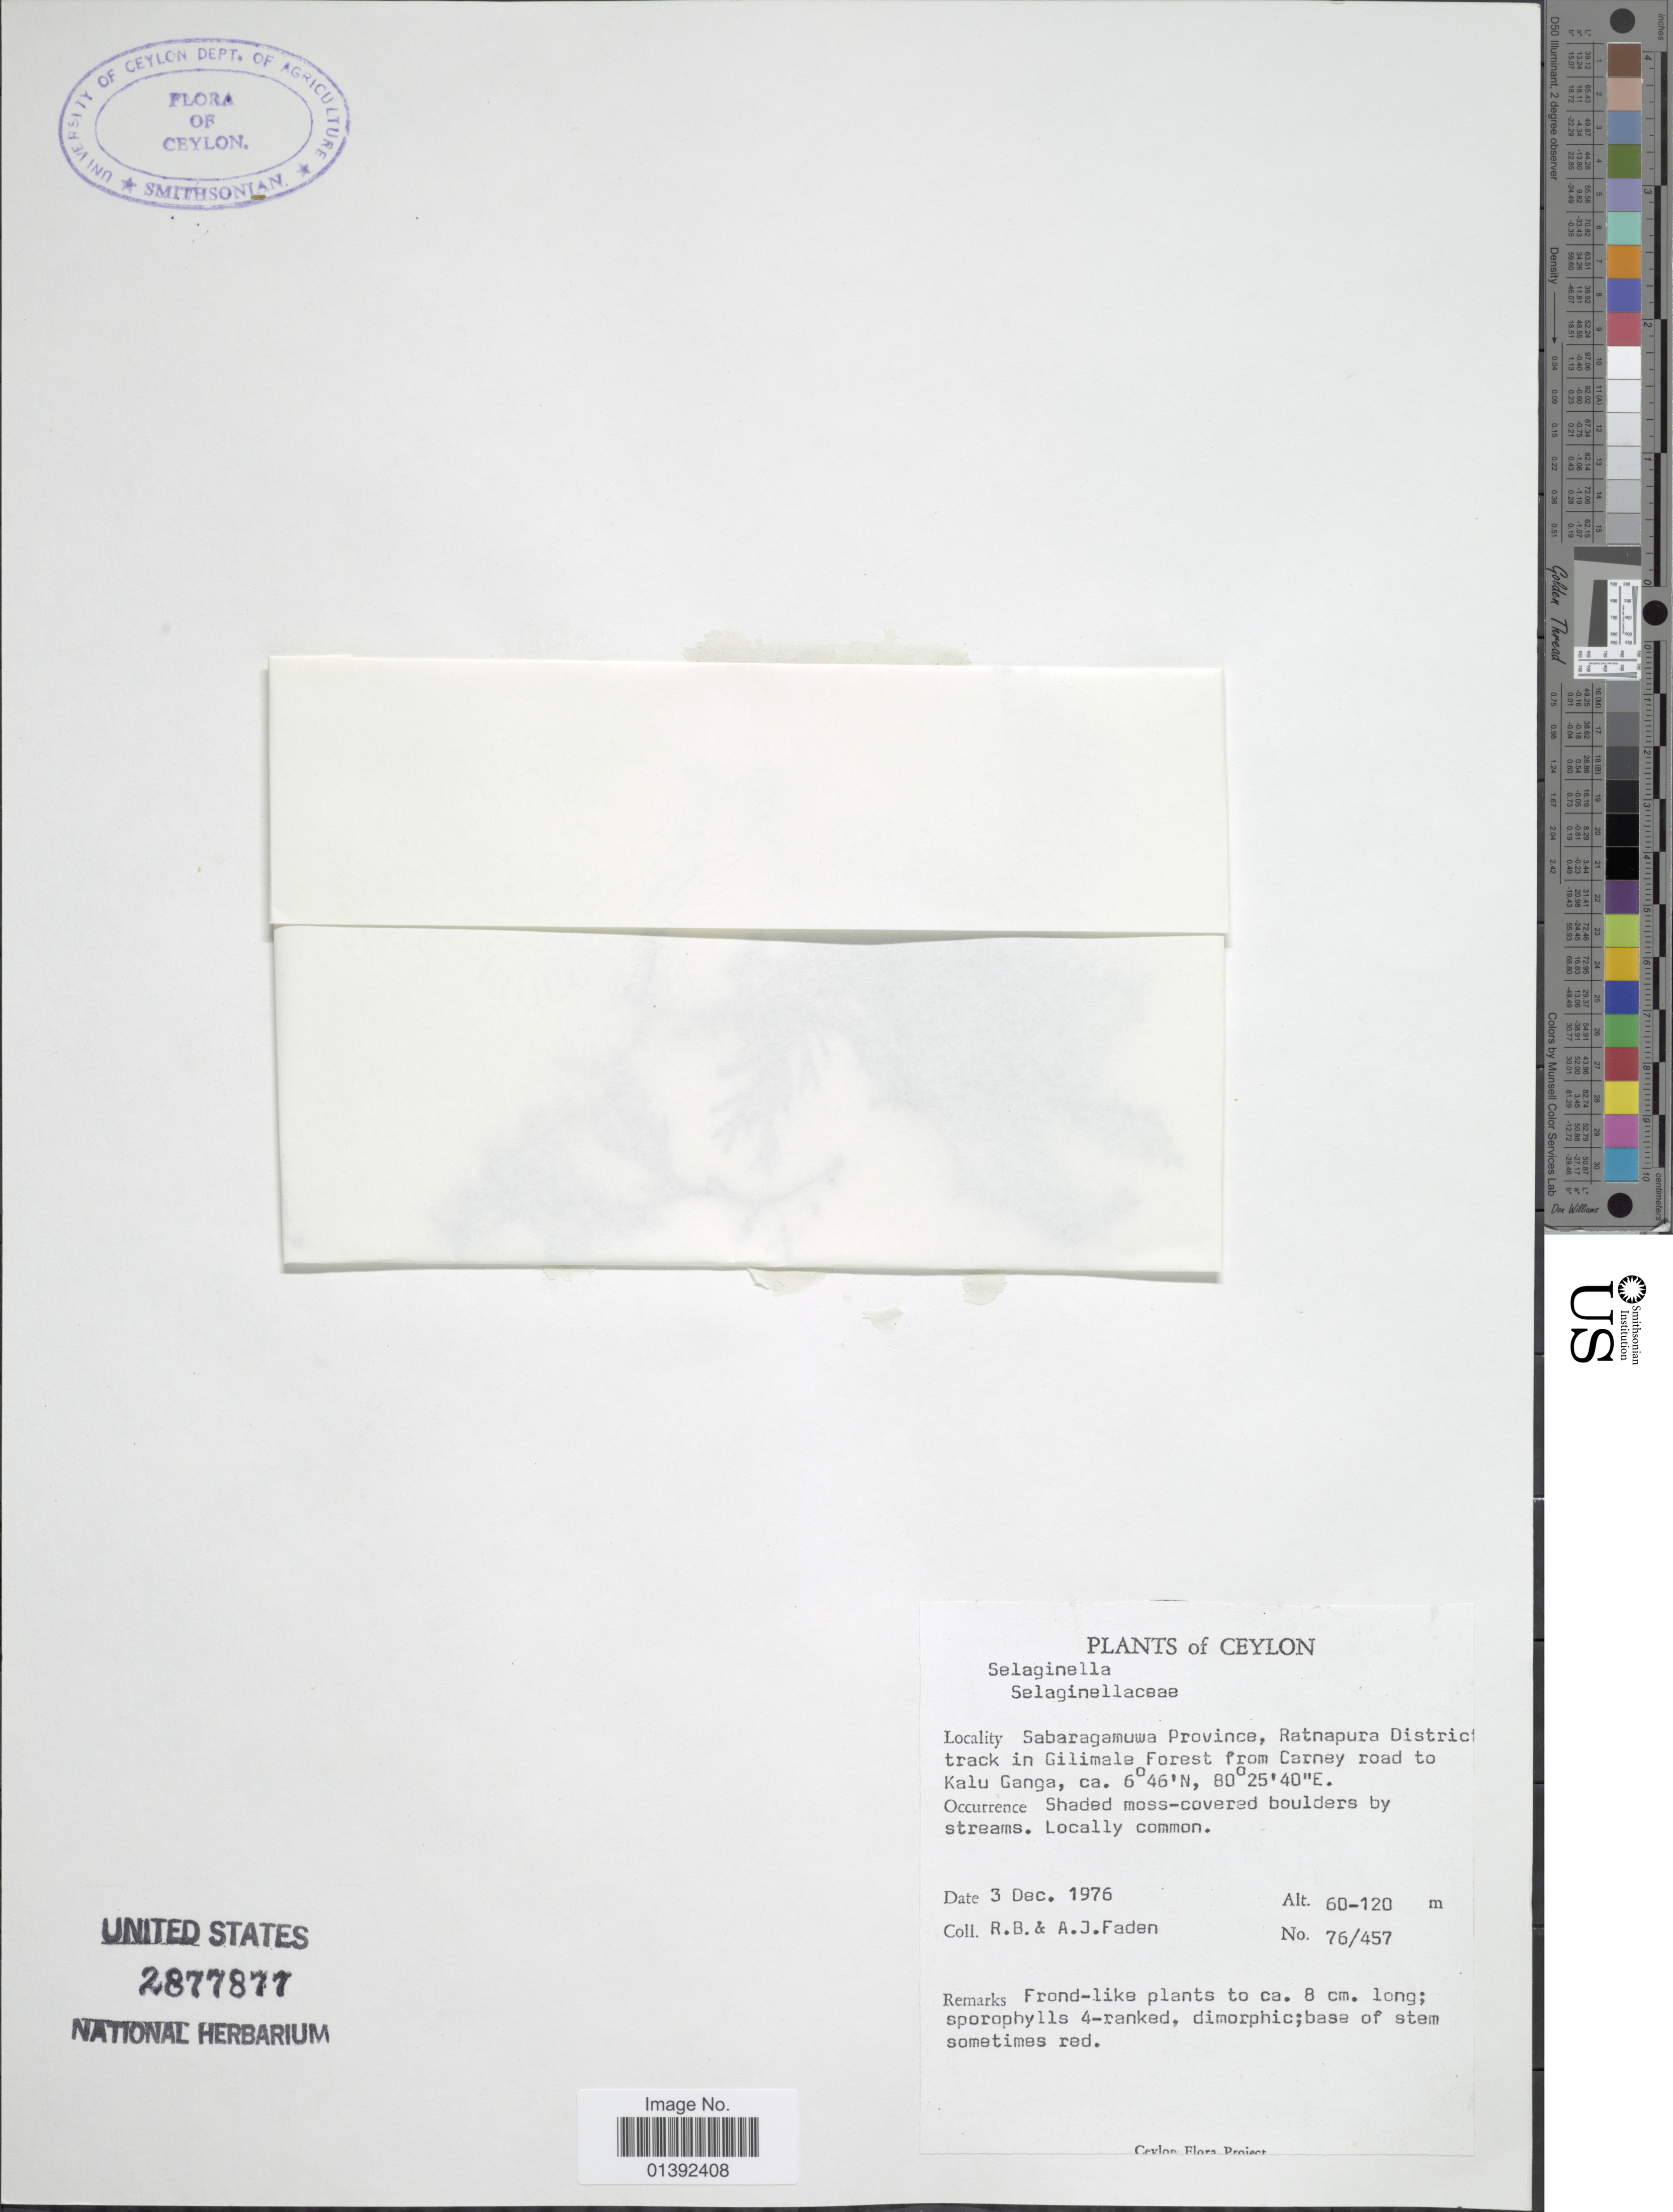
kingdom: Plantae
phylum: Tracheophyta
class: Lycopodiopsida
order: Selaginellales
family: Selaginellaceae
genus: Selaginella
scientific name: Selaginella sp.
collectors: R. B. Faden & A. J. Faden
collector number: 76/457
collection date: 1976-12-03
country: Sri Lanka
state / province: Sabaragamuwa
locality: Ceylon, Ratnapura District track in Gilimale Forest from Carney road to Kalu Ganga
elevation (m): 60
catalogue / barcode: US 2877877